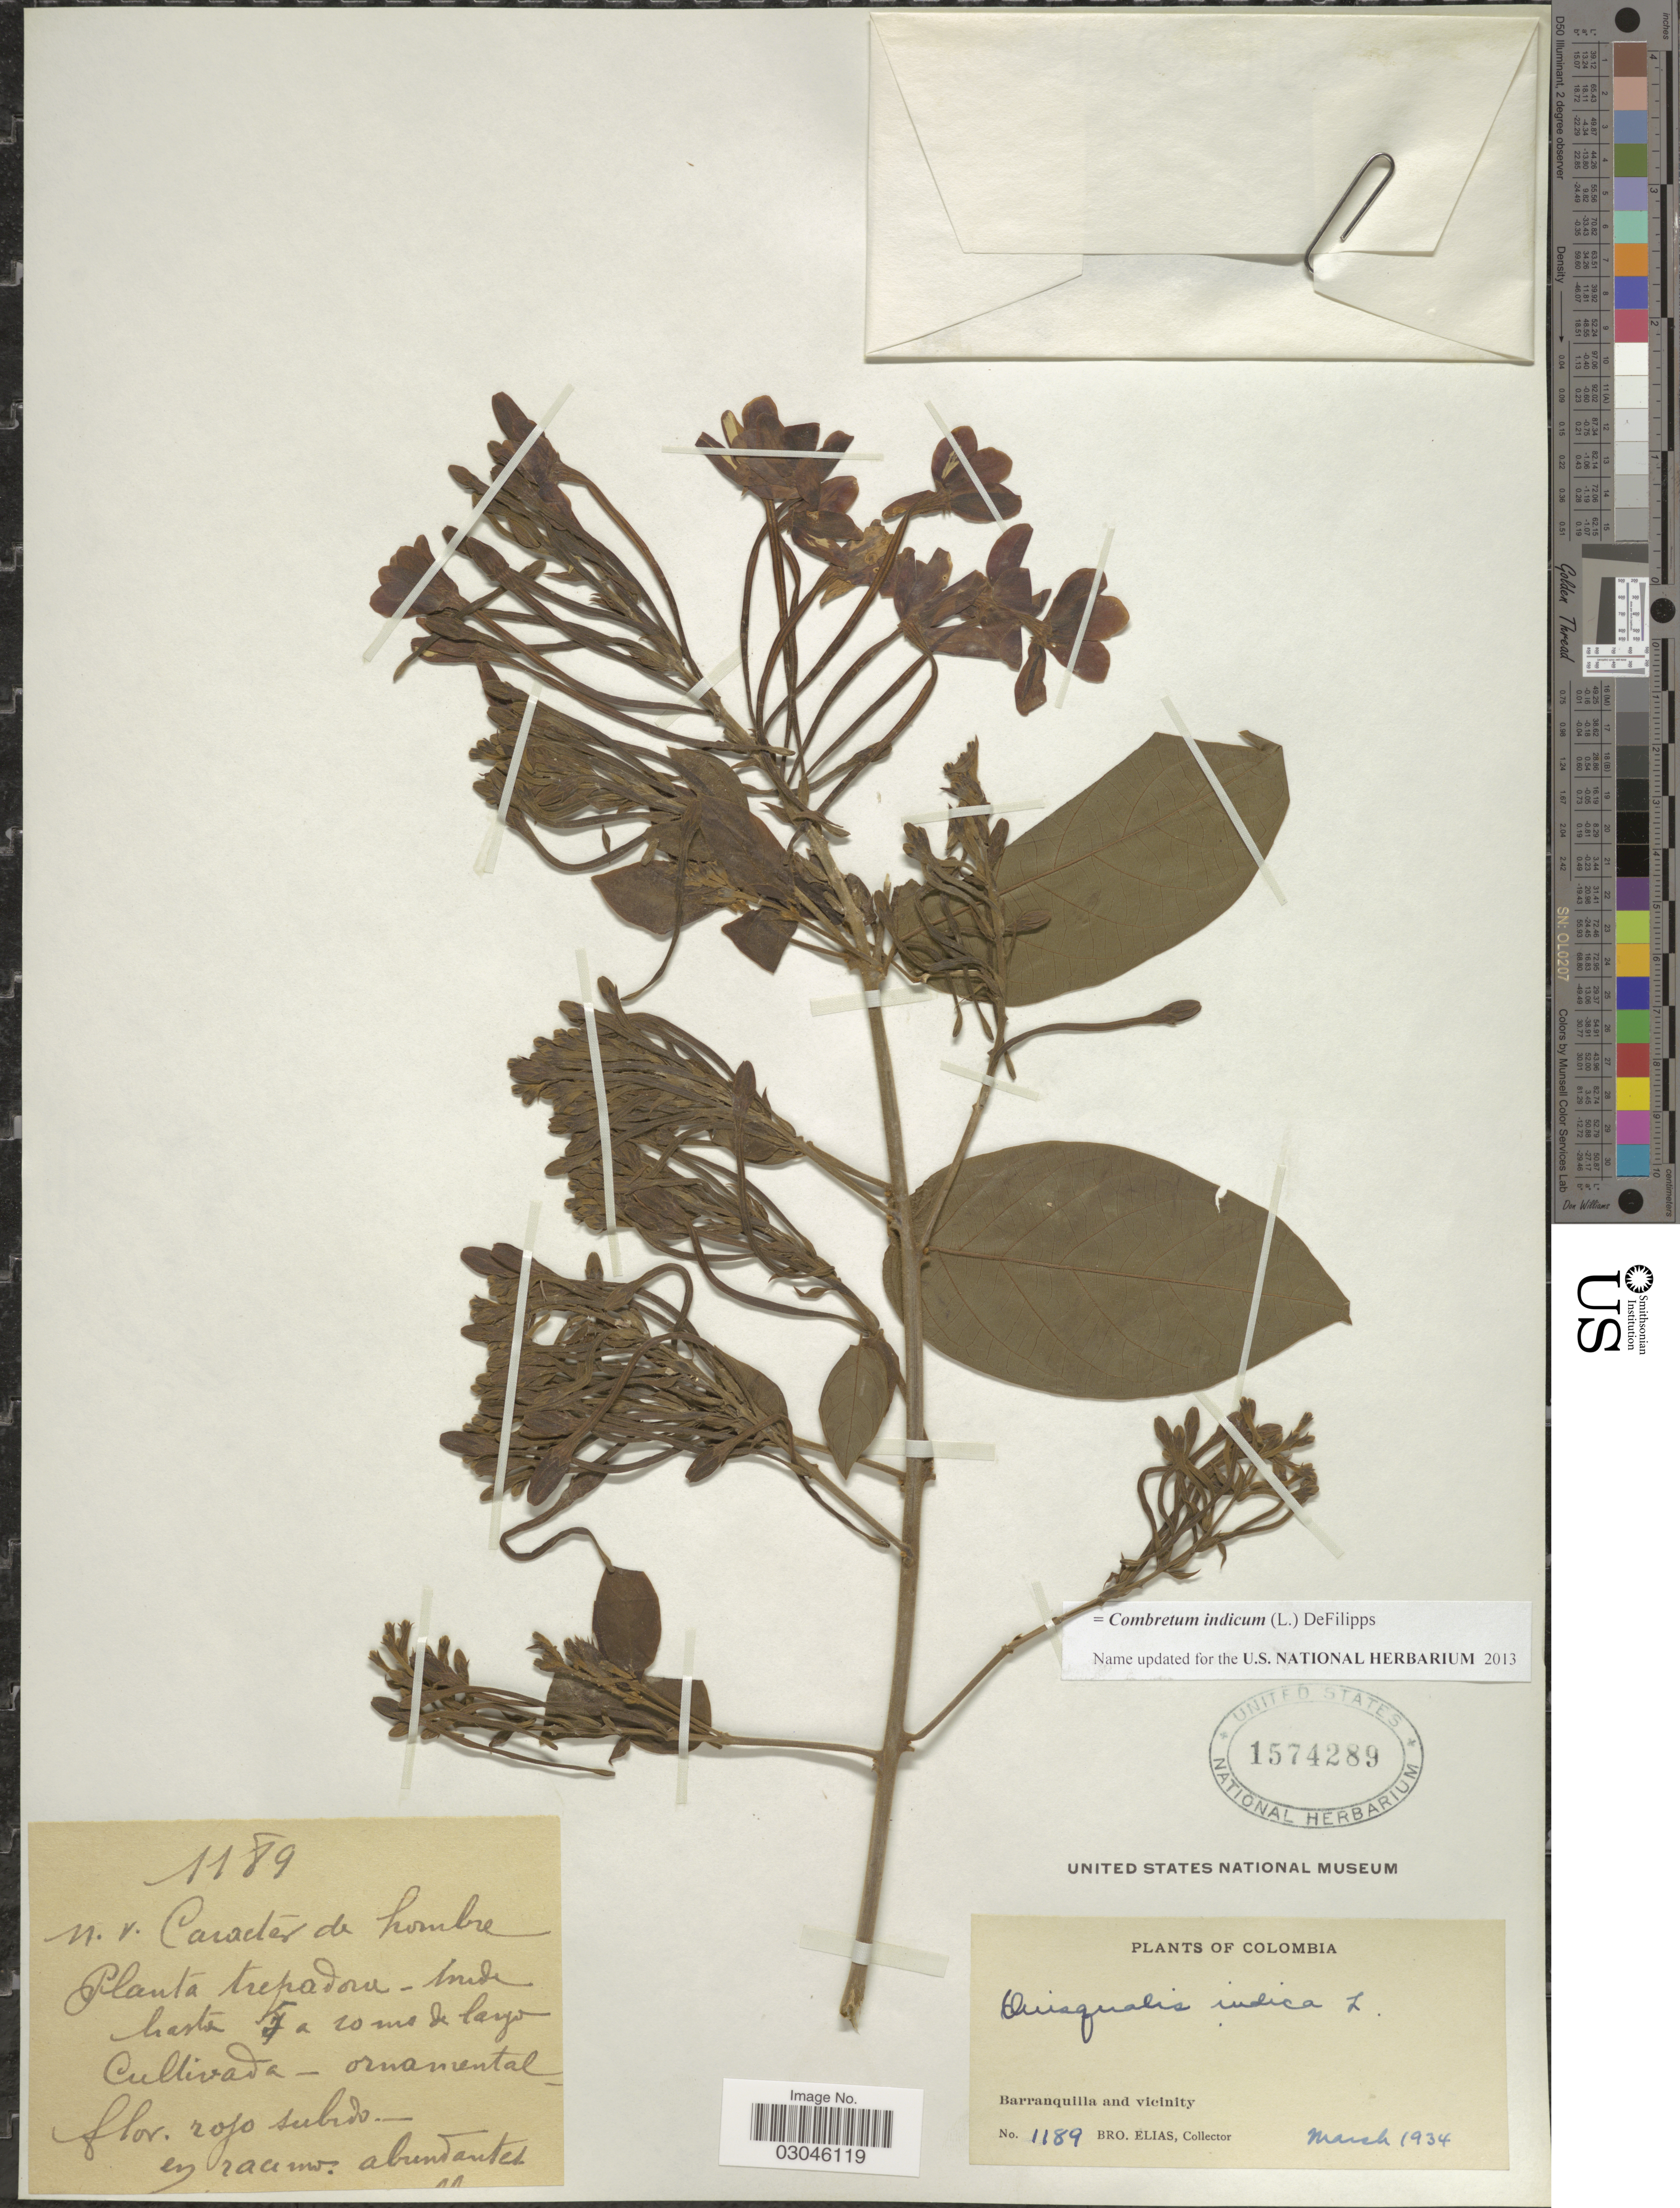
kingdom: Plantae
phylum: Tracheophyta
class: Magnoliopsida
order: Myrtales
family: Combretaceae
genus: Combretum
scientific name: Combretum indicum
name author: (L.) DeFilipps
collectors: Bro. Elias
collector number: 1189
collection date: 1934-03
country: Colombia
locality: Barranquilla and vicinity.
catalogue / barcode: US 1574289